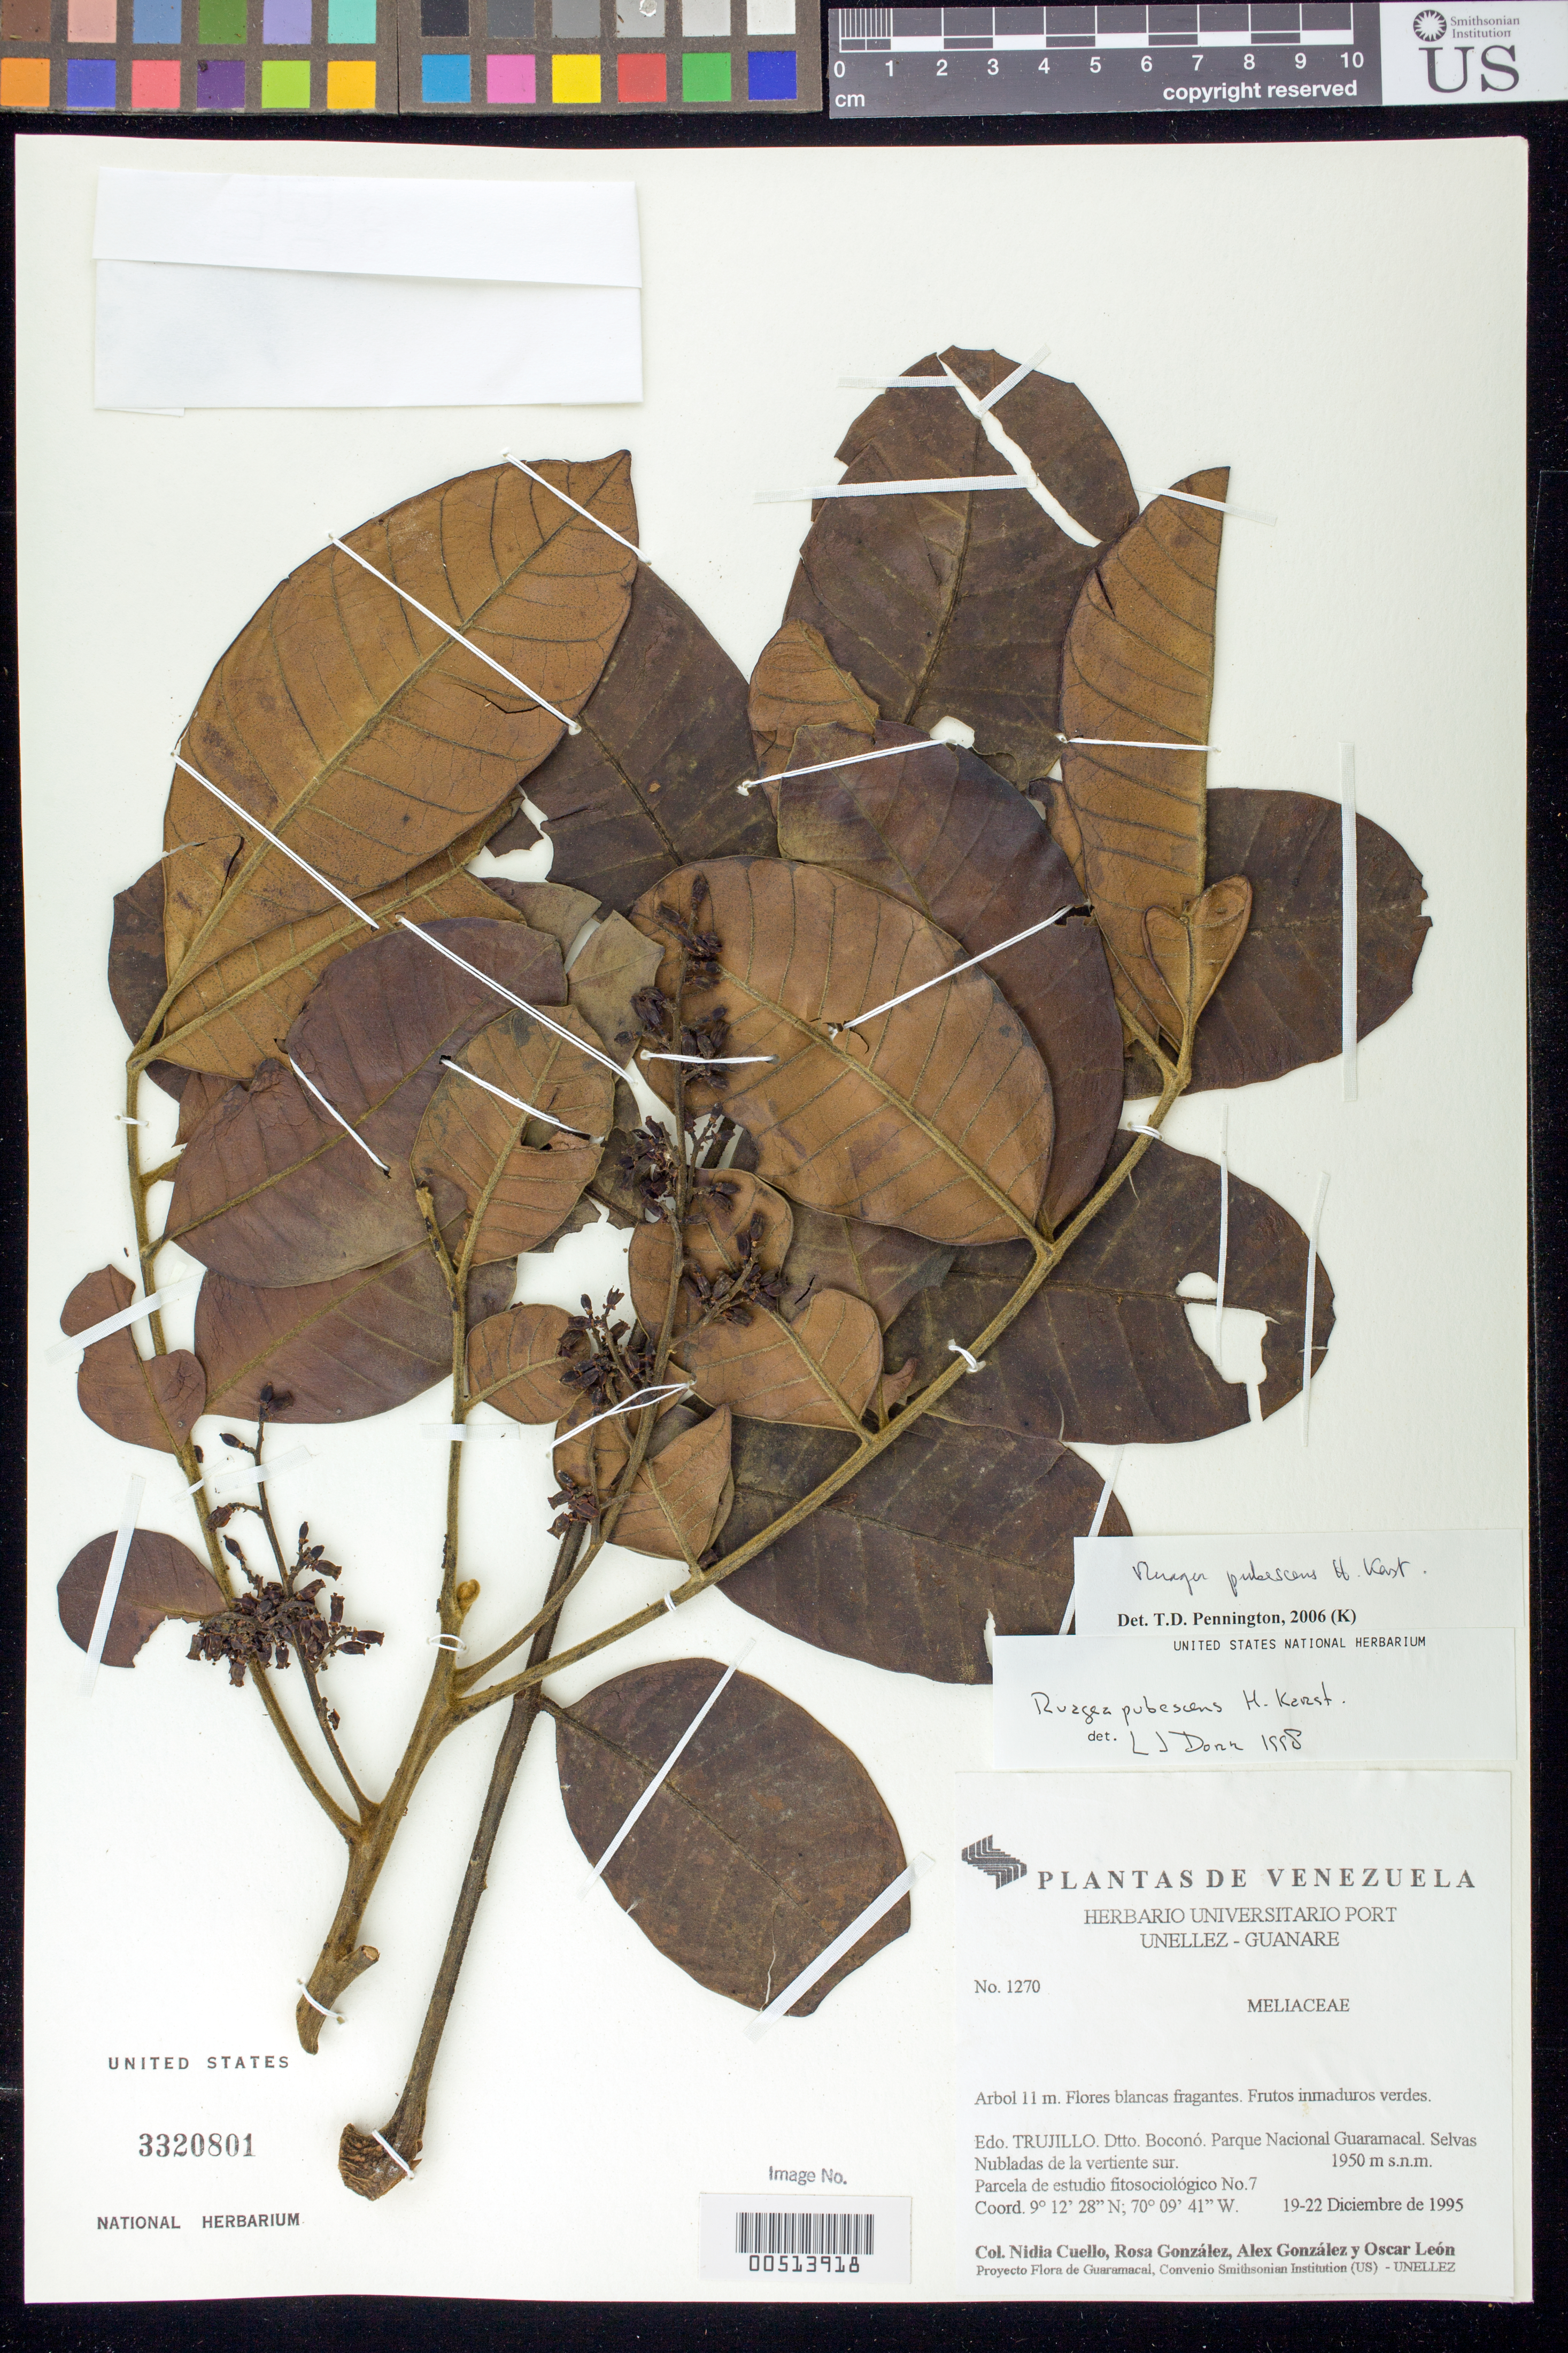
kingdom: Plantae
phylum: Tracheophyta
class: Magnoliopsida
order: Sapindales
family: Meliaceae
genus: Ruagea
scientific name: Ruagea pubescens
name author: H. Karst.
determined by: Dorr, L. J., (BOT), Smithsonian Institution - National Museum of Natural History (UNITED STATES)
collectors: N. L. Cuello, R. González, A. Gonzáles & O. León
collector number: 1270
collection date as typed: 19 Dec 1995 to 22 Dec 1995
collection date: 1995-12-19/1995-12-22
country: Venezuela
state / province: Trujillo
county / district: Boconó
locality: Parque Nacional Guaramacal, vertiente S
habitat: Selva Nubladas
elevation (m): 1950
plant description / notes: K, MO, NY, PORT, US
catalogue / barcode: US 3320801